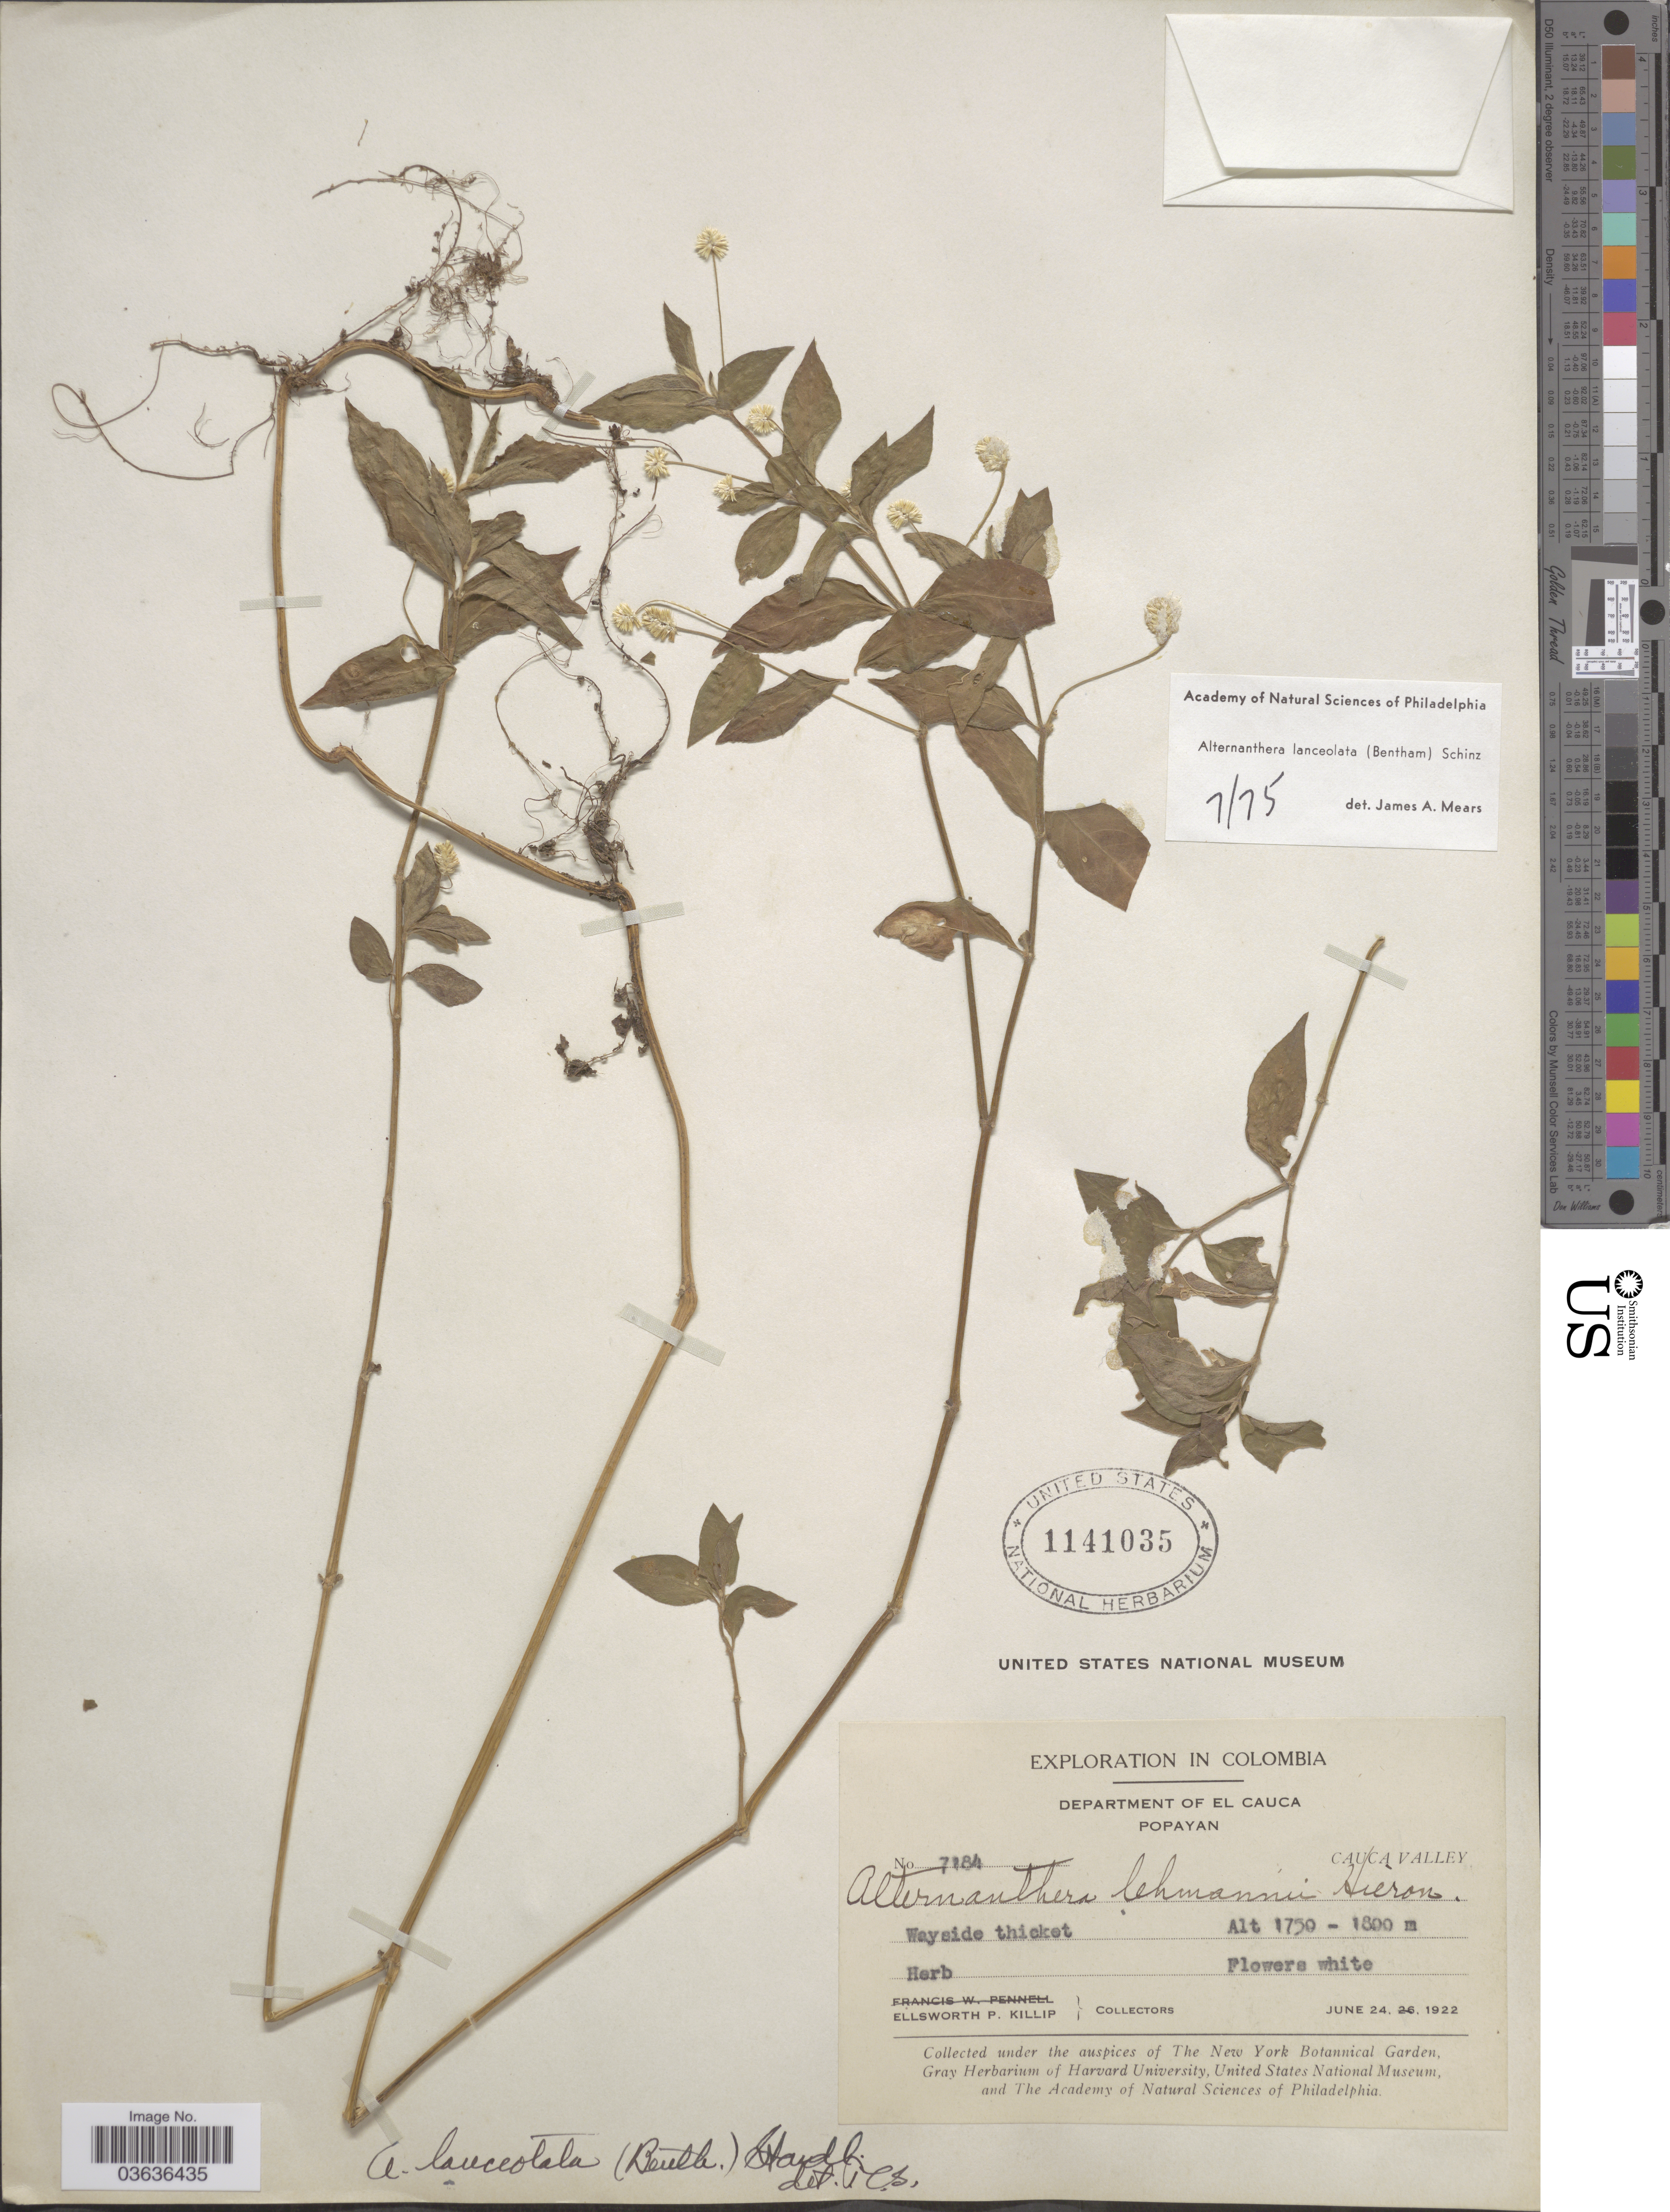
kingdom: Plantae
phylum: Tracheophyta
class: Magnoliopsida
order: Caryophyllales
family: Amaranthaceae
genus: Alternanthera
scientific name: Alternanthera lanceolata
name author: (Benth.) Schinz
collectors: E. P. Killip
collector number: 7184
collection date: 1922-06-24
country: Colombia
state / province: Cauca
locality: Department of El Cauca. Popayan.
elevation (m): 1750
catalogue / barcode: US 1141035